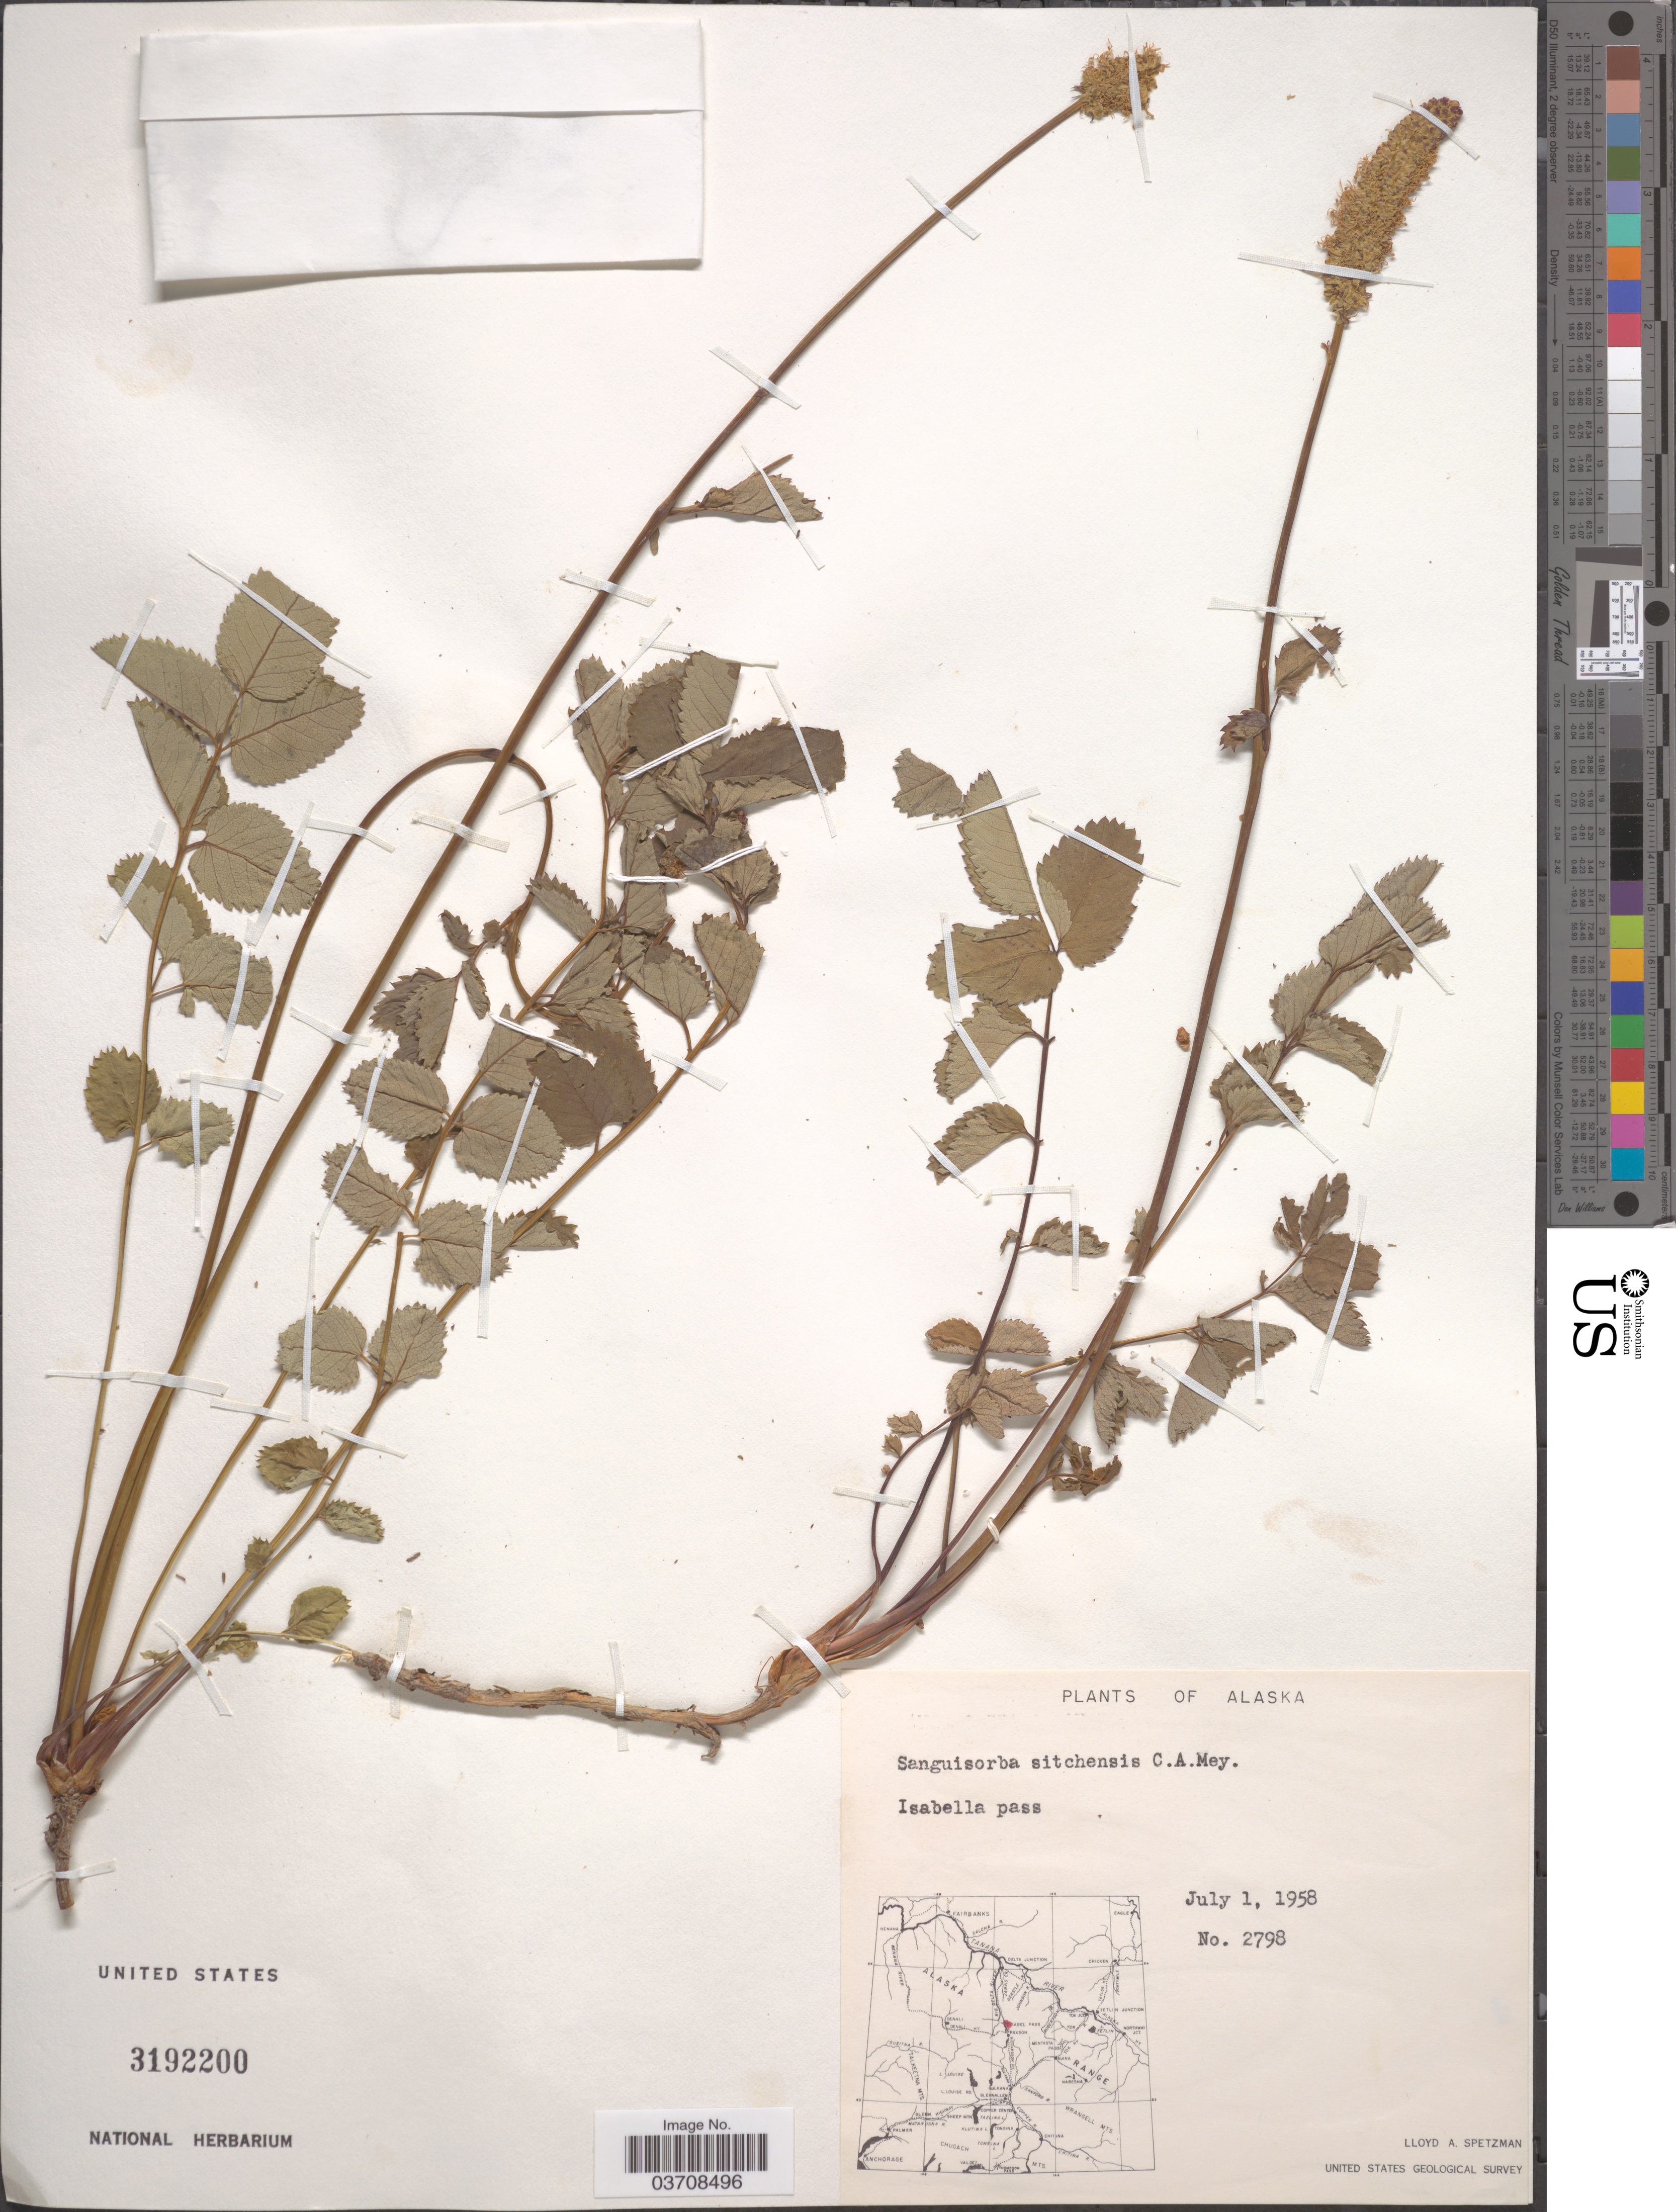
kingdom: Plantae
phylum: Tracheophyta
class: Magnoliopsida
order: Rosales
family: Rosaceae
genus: Sanguisorba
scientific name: Sanguisorba stipulata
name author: Raf.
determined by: Strong, Mark T., (BOT), Smithsonian Institution - National Museum of Natural History (UNITED STATES)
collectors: L. Spetzman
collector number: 2798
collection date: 1958-07-01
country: United States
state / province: Alaska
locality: Isabella Pass.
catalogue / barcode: US 3192200